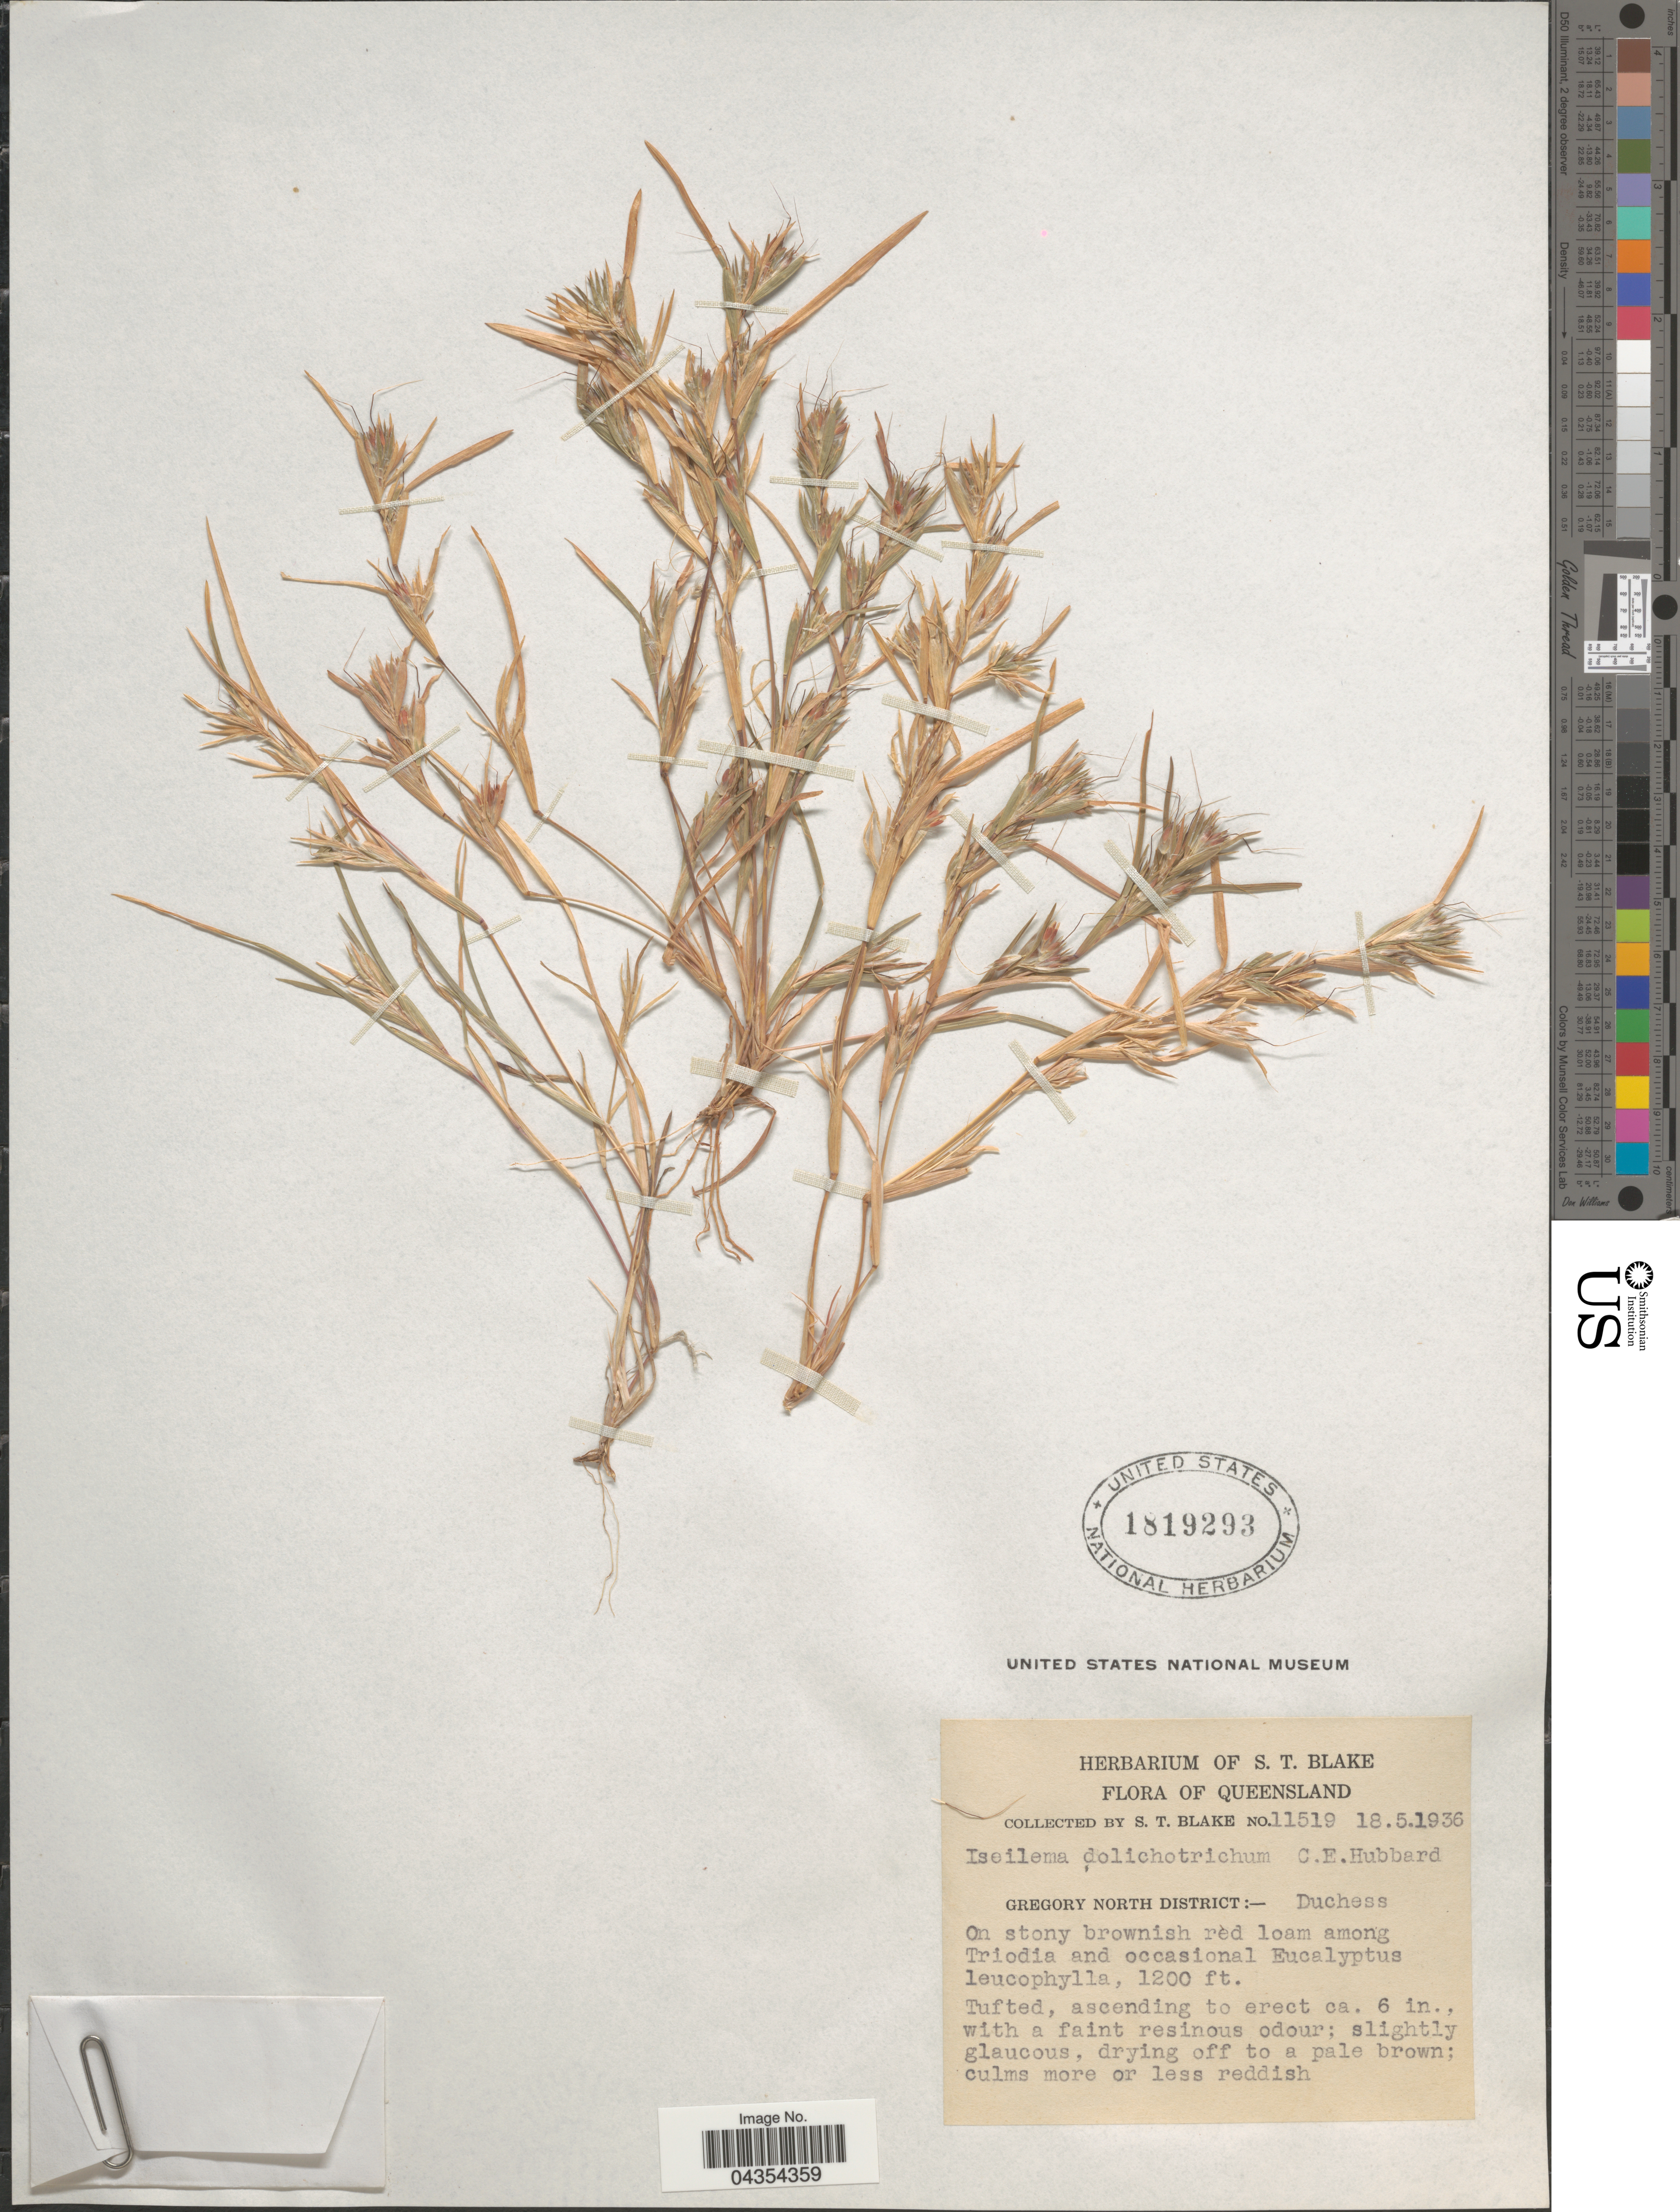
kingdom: Plantae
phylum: Tracheophyta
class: Liliopsida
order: Poales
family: Poaceae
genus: Iseilema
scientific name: Iseilema dolichotrichum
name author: C. E. Hubb.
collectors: S. T. Blake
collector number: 11519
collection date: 1936-05-18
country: Australia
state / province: Queensland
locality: Gregory North District:- Duchess.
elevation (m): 366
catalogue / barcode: US 1819293